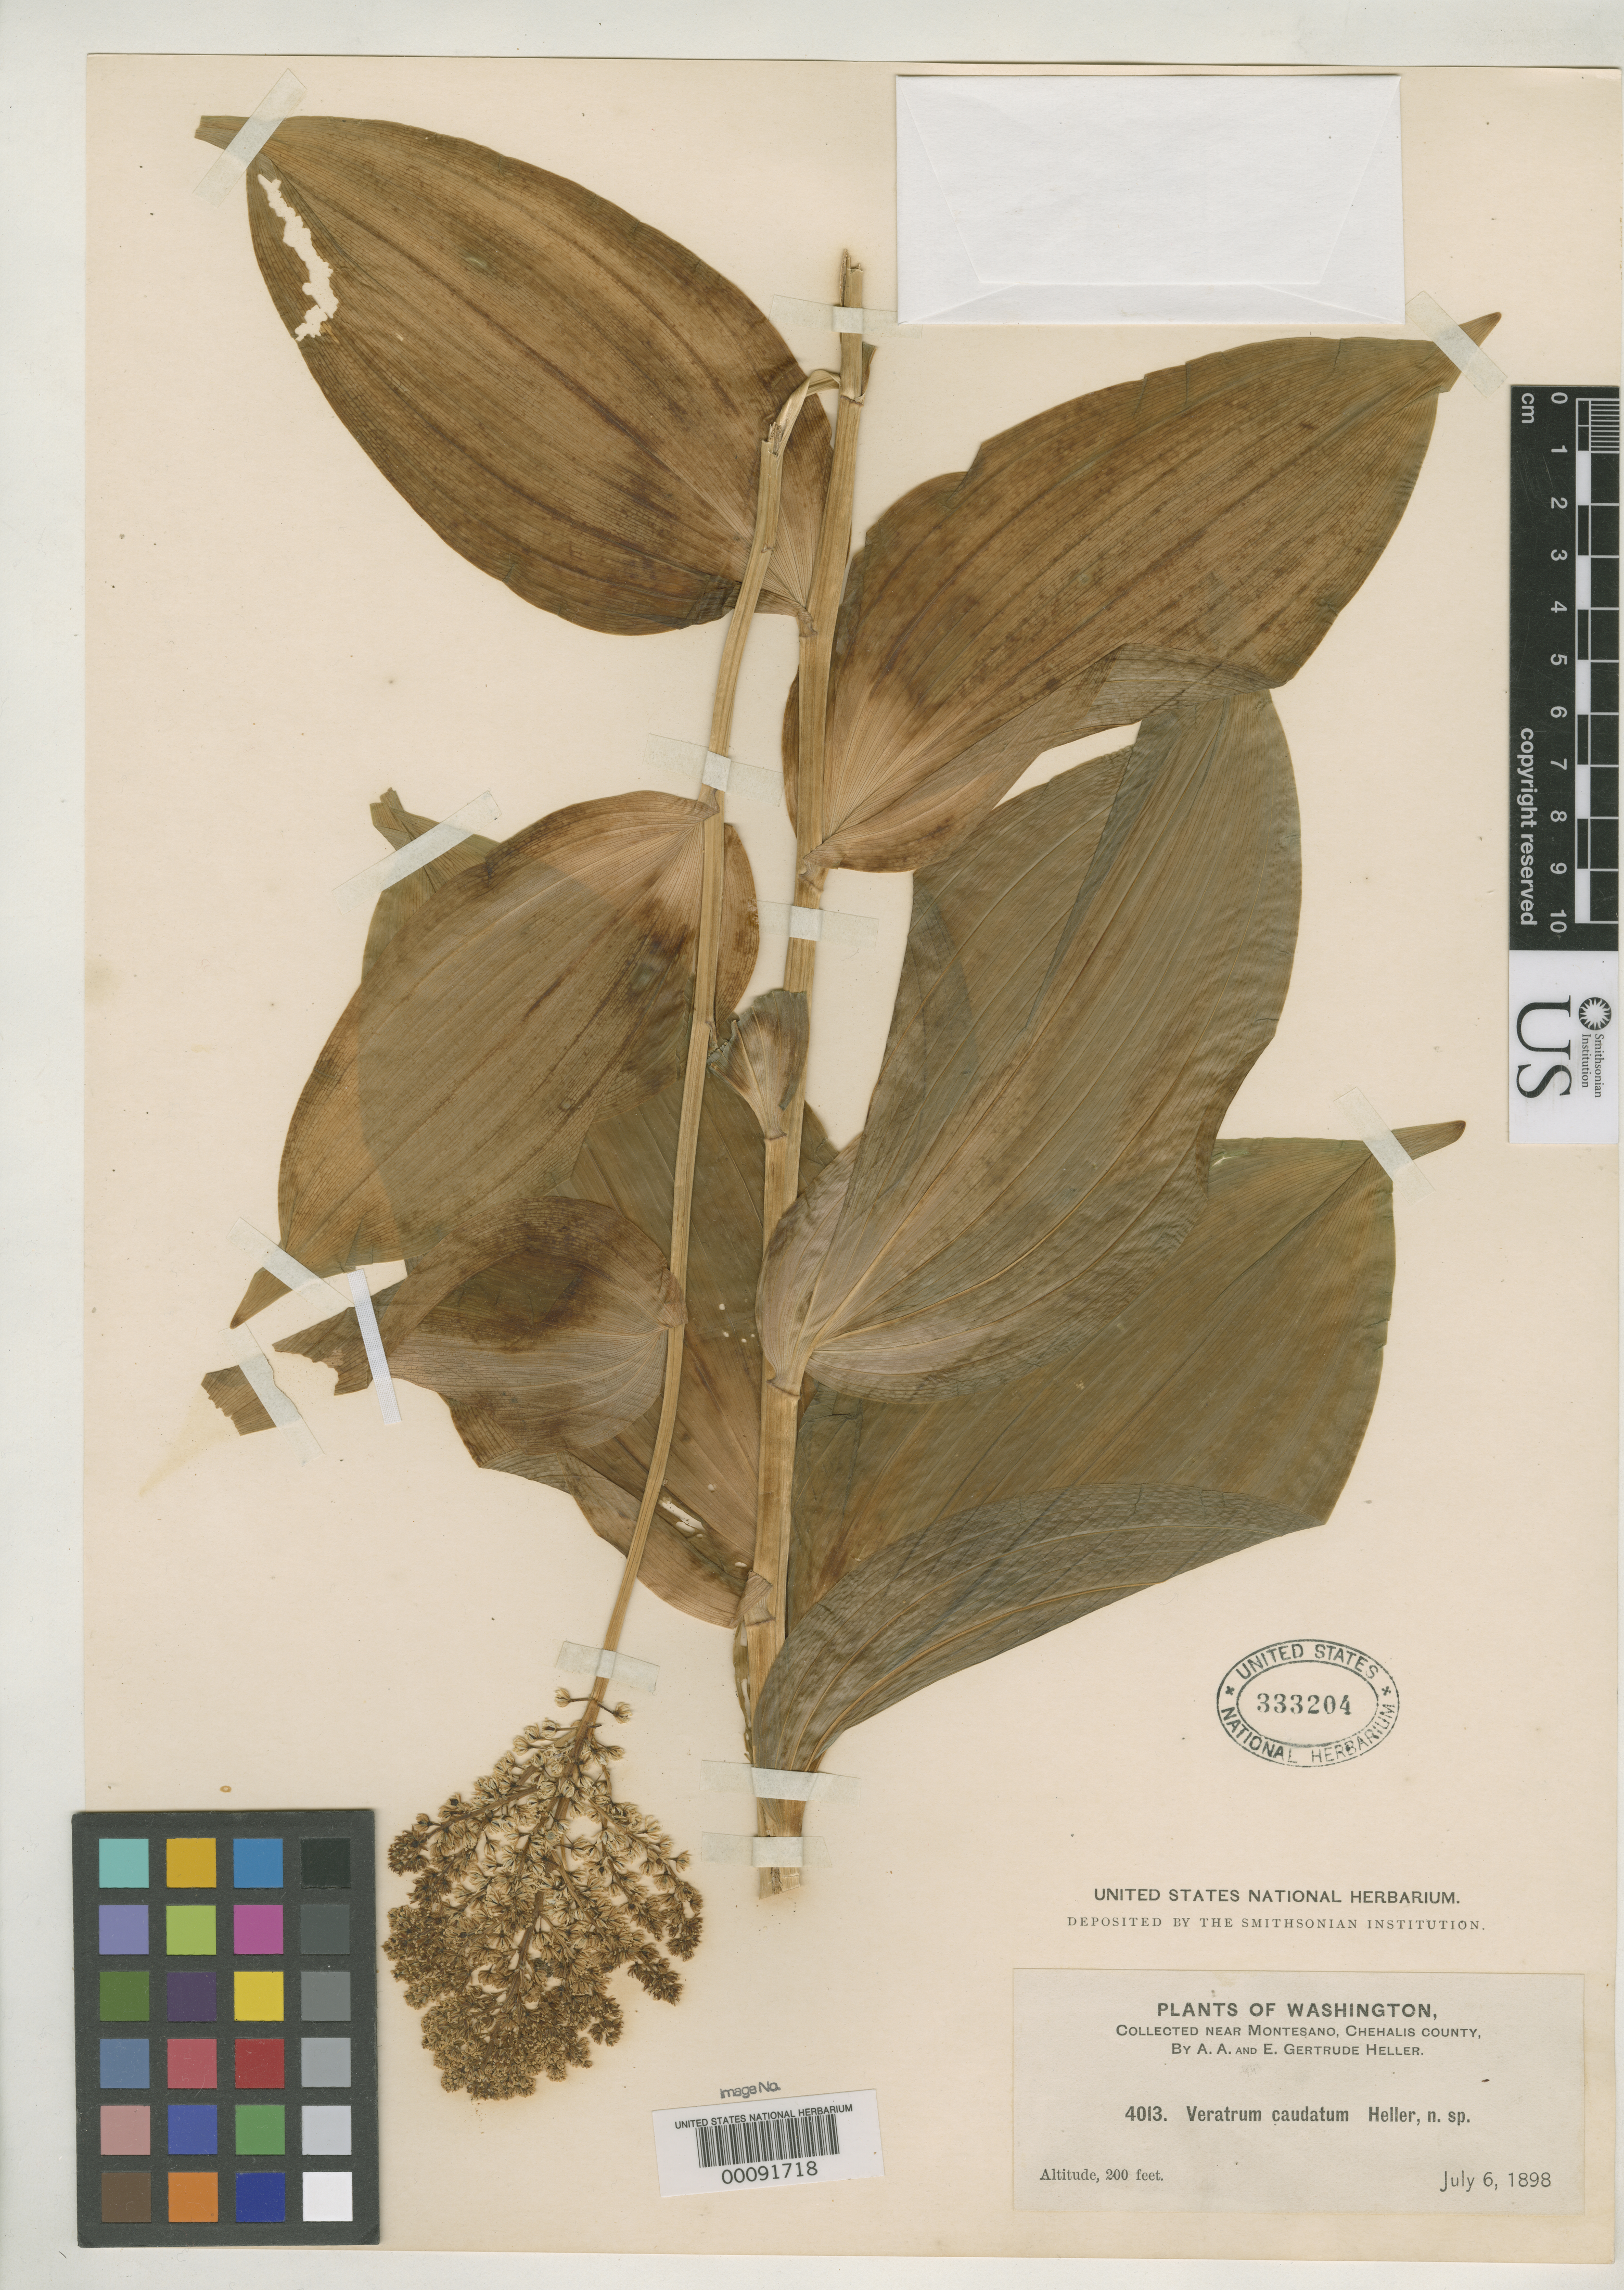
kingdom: Plantae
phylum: Tracheophyta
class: Liliopsida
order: Liliales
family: Melanthiaceae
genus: Veratrum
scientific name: Veratrum caudatum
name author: A. Heller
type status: Isotype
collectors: A. A. Heller & E. G. Heller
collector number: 4013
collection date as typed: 06 Jul 1898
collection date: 1898-07-06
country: United States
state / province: Washington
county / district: Grays Harbor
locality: Montesano; alt. 50 ft.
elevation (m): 15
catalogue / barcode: US 333204